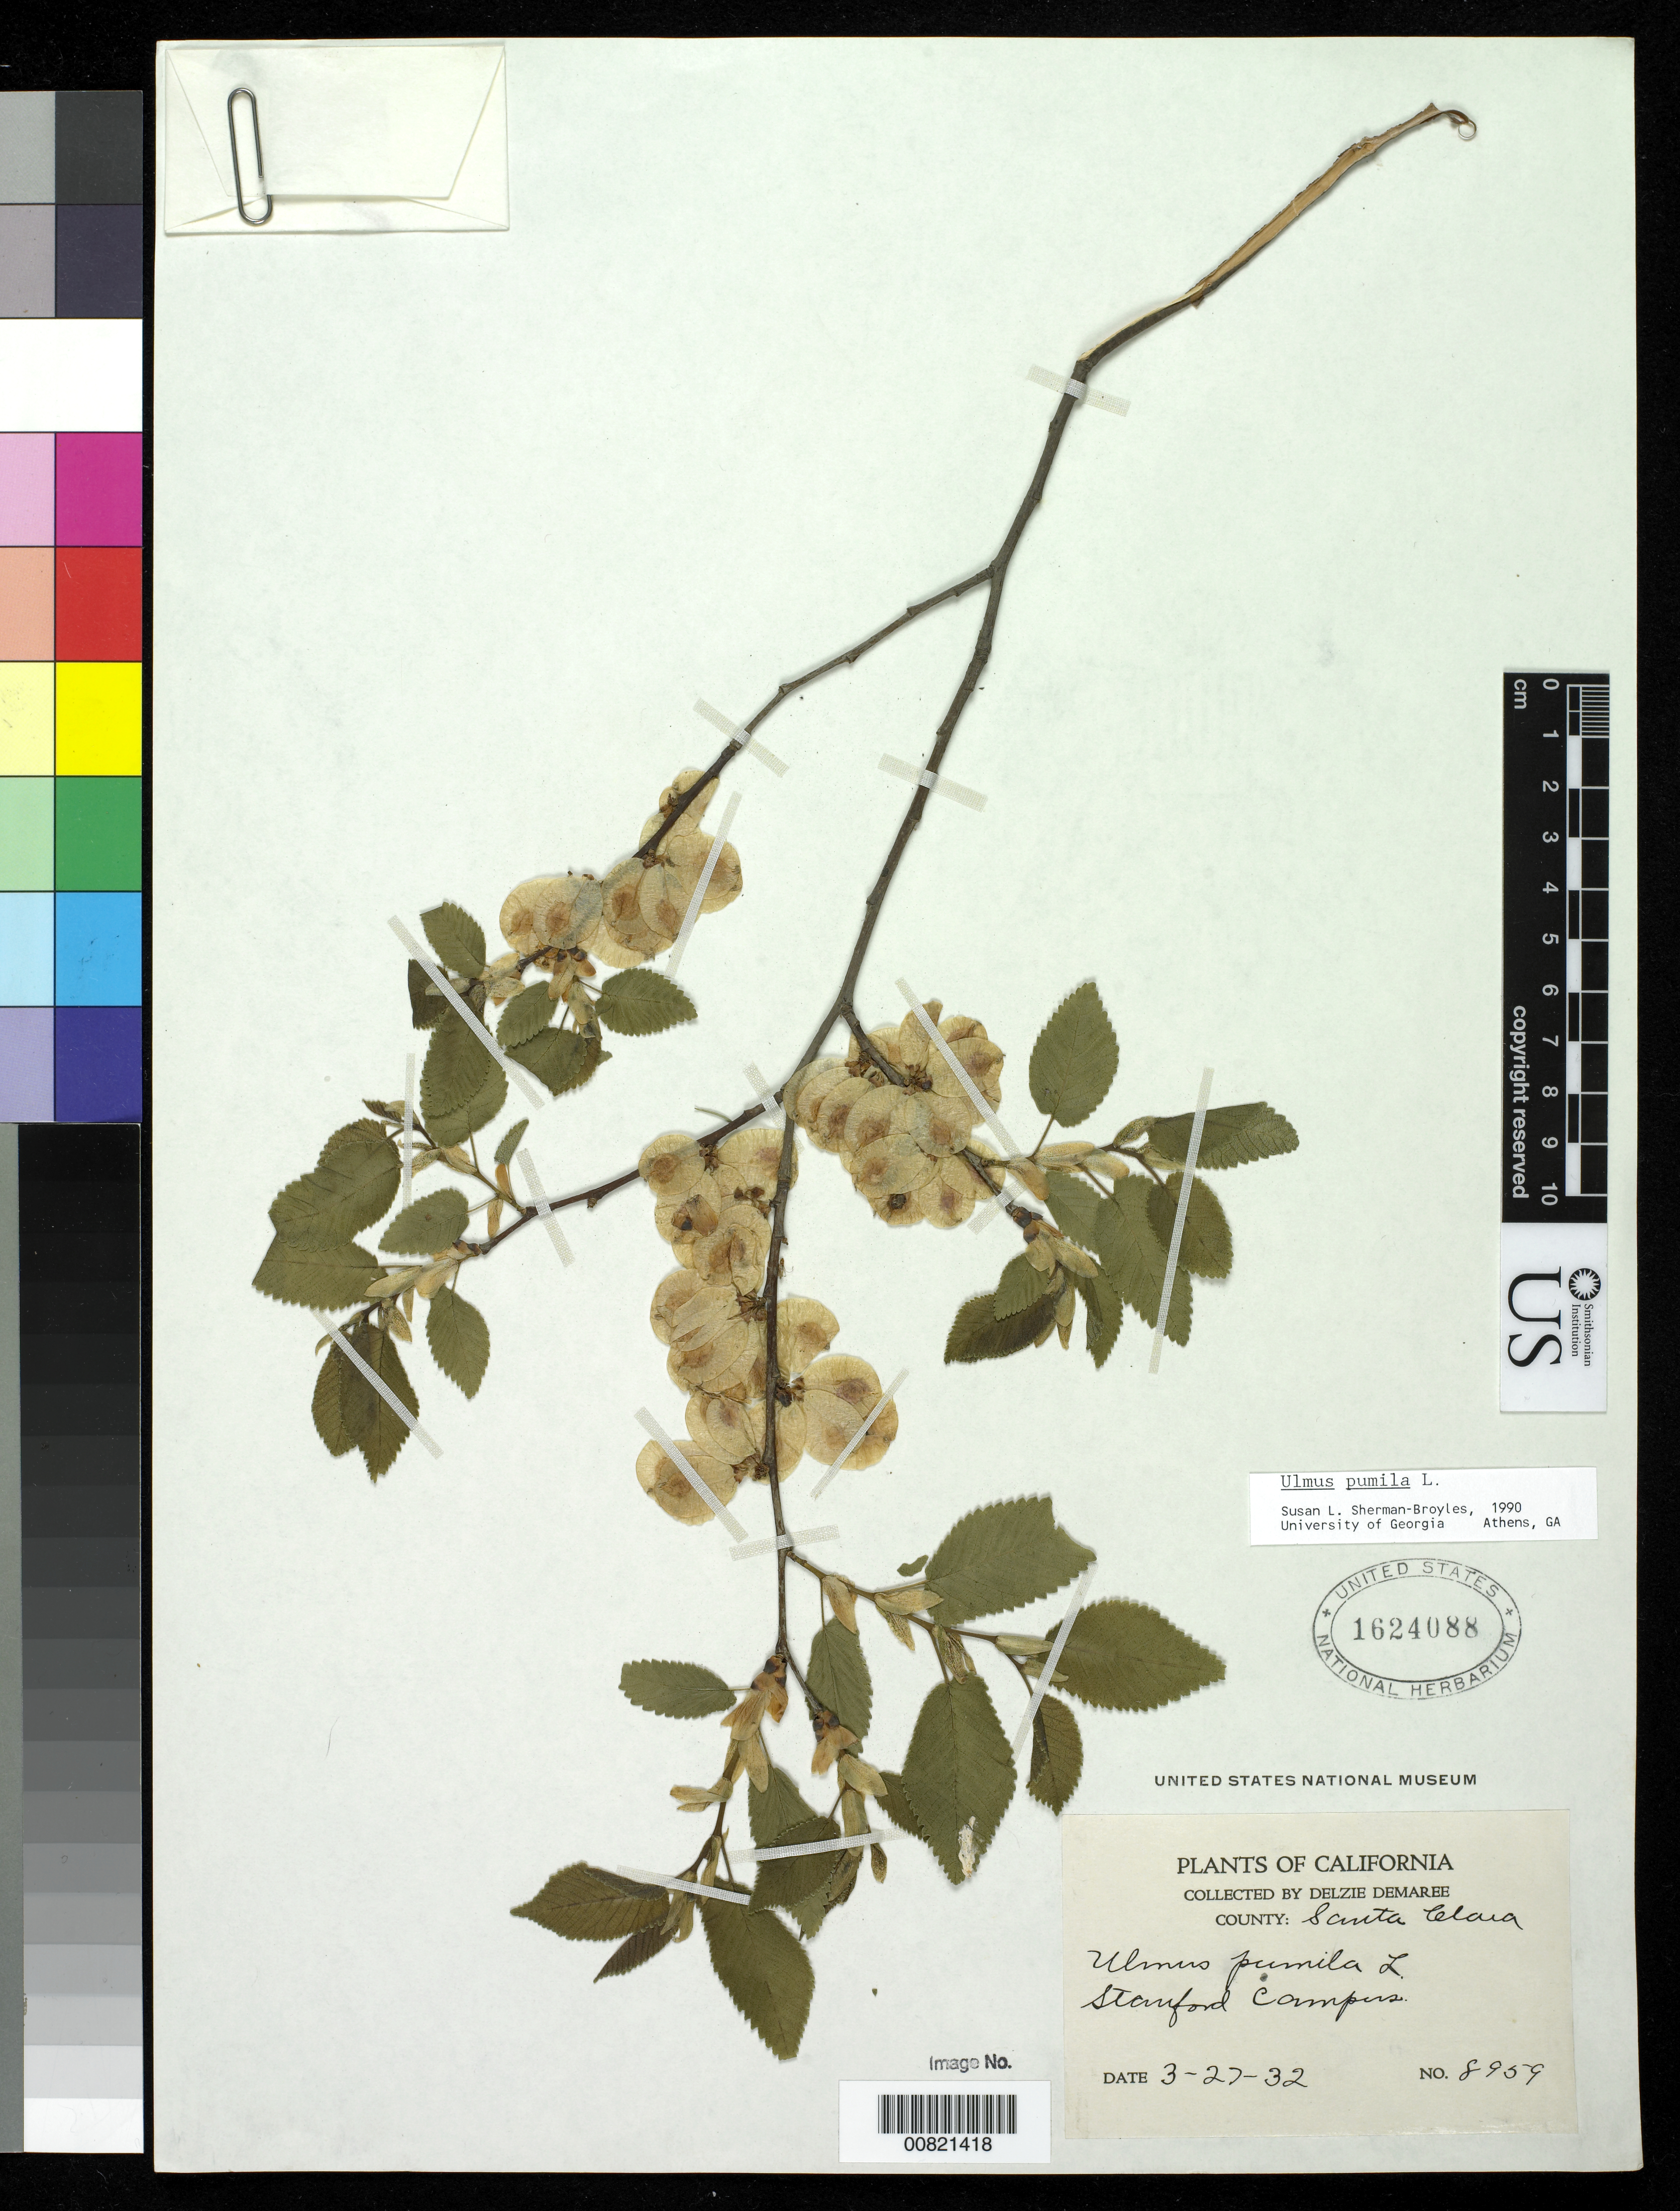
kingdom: Plantae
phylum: Tracheophyta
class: Magnoliopsida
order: Rosales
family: Ulmaceae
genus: Ulmus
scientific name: Ulmus pumila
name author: L.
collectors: D. Demaree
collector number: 8959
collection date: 1932-03-27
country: United States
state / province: California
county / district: Santa Clara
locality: Stanford campus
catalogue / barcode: US 1624088